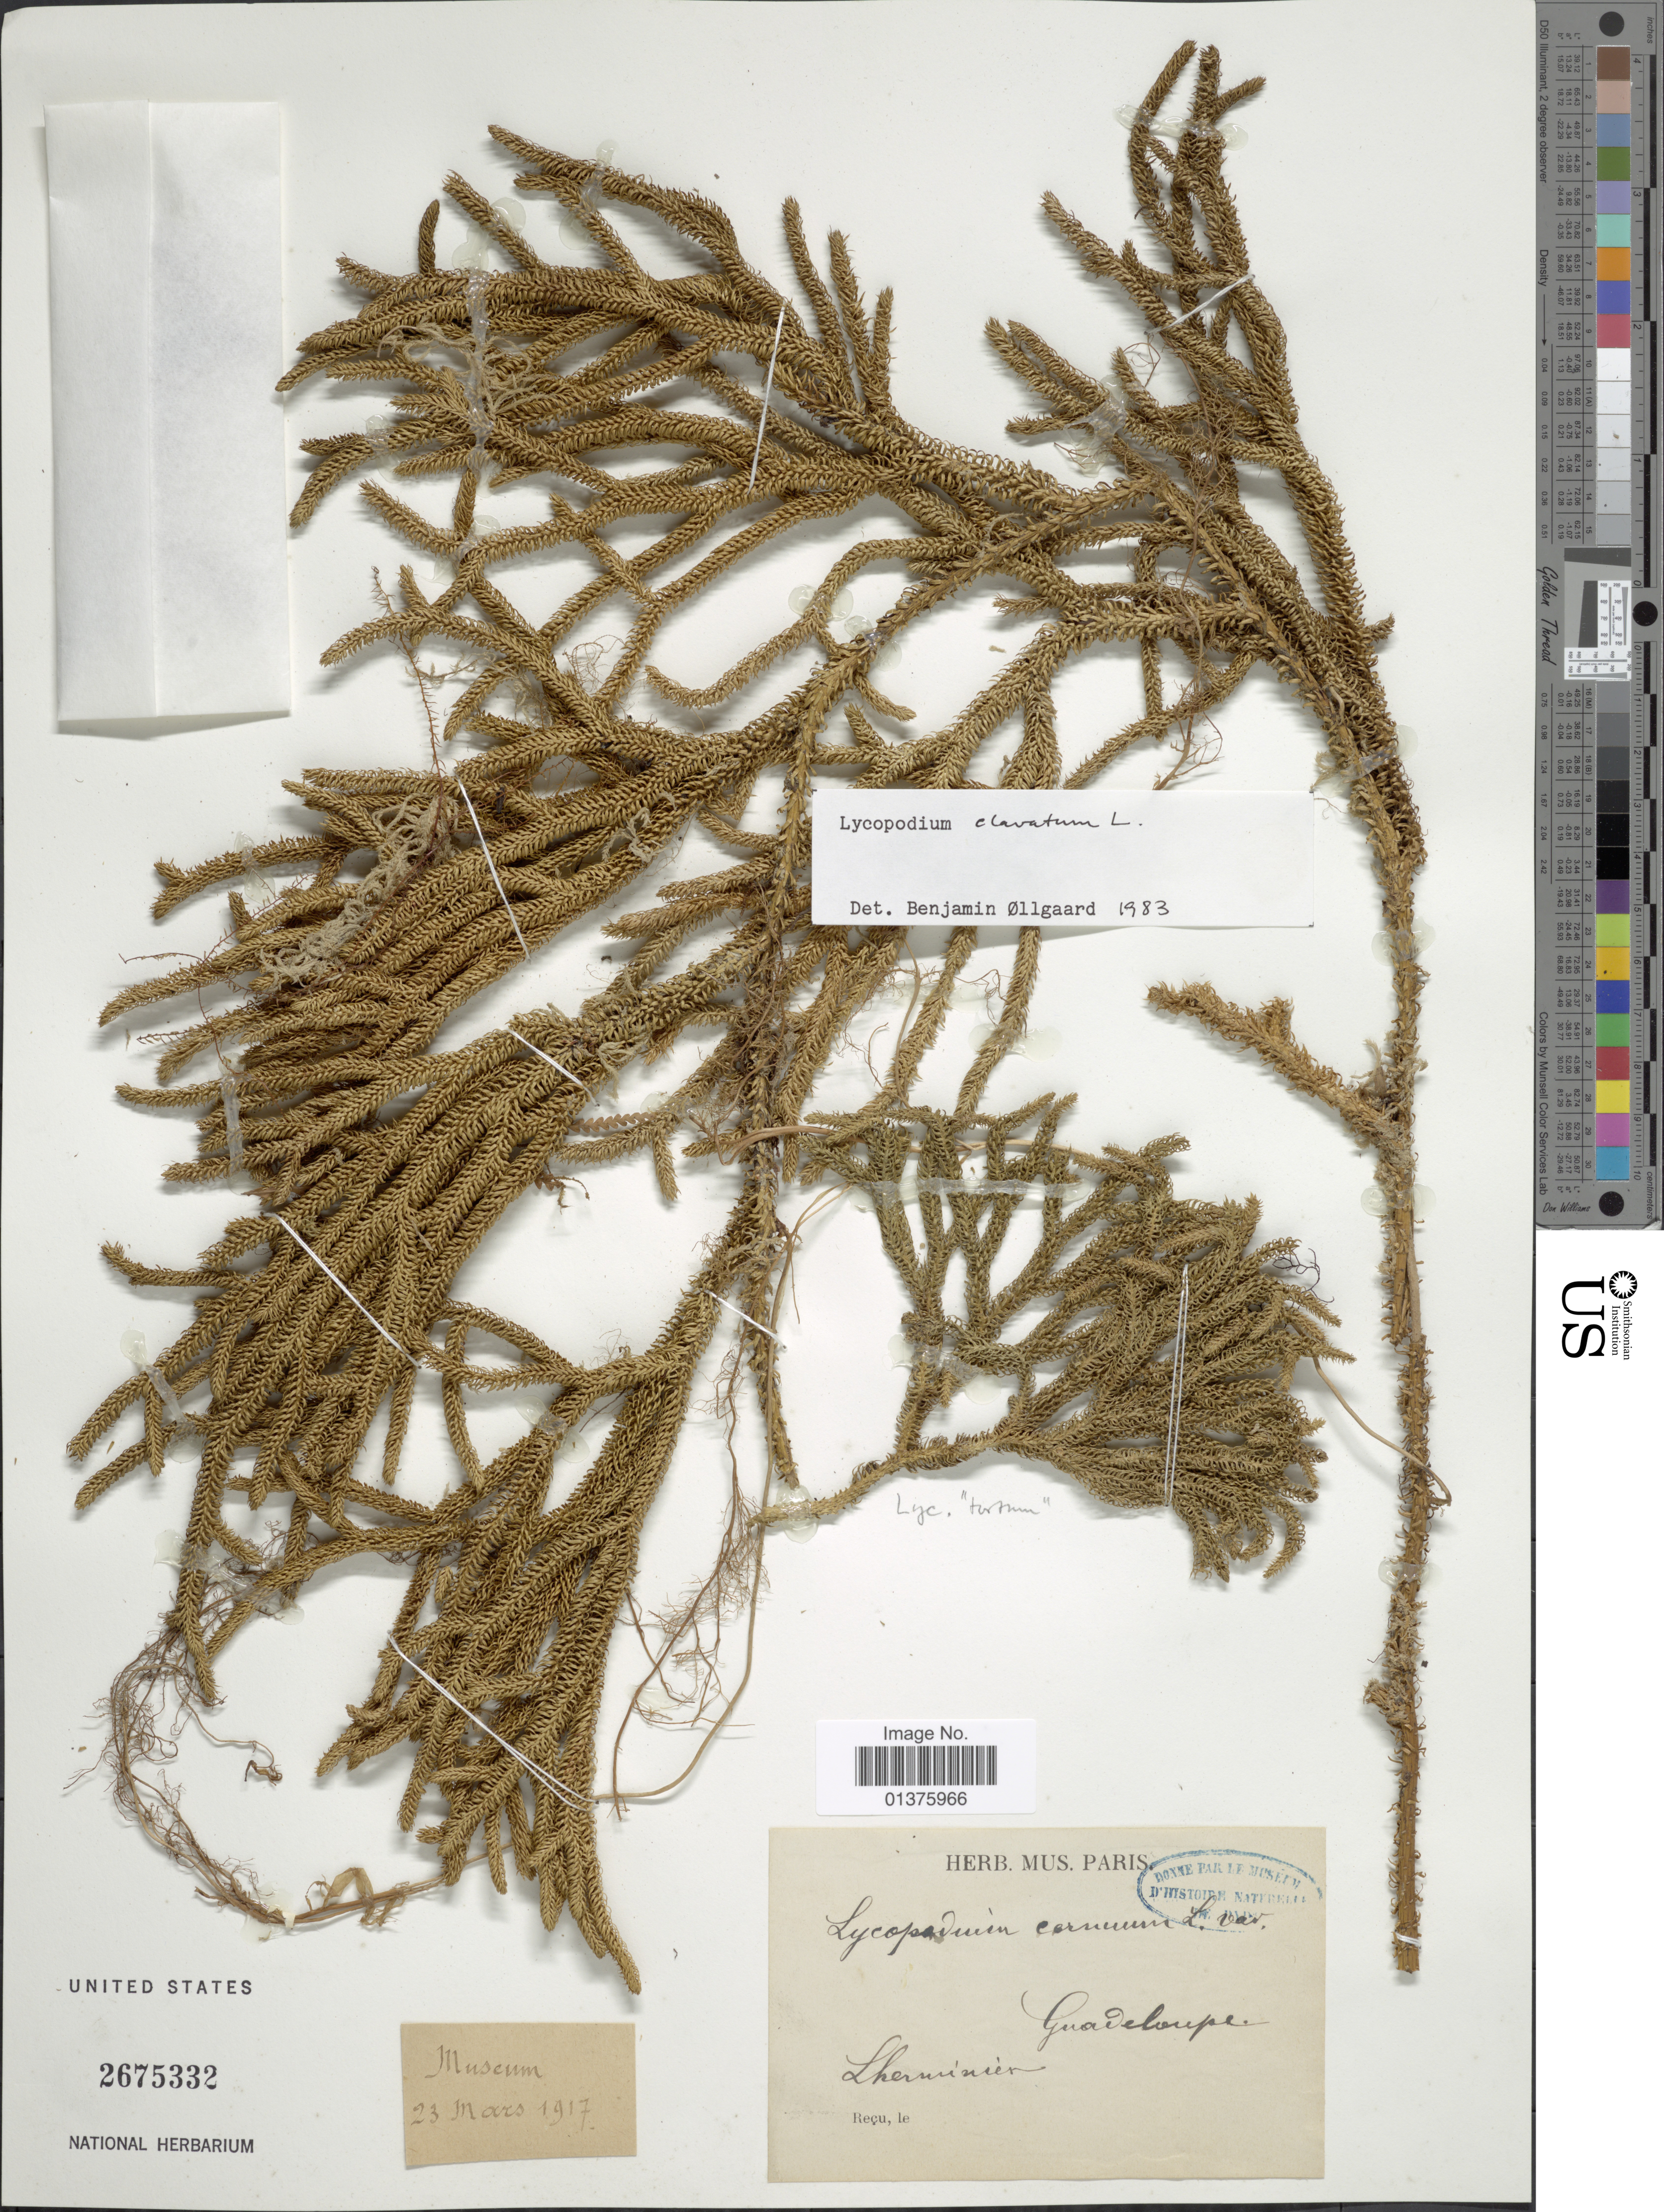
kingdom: Plantae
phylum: Tracheophyta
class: Lycopodiopsida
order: Lycopodiales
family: Lycopodiaceae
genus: Lycopodium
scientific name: Lycopodium clavatum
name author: L.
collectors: F. L'Herminier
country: Guadeloupe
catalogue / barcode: US 2675332